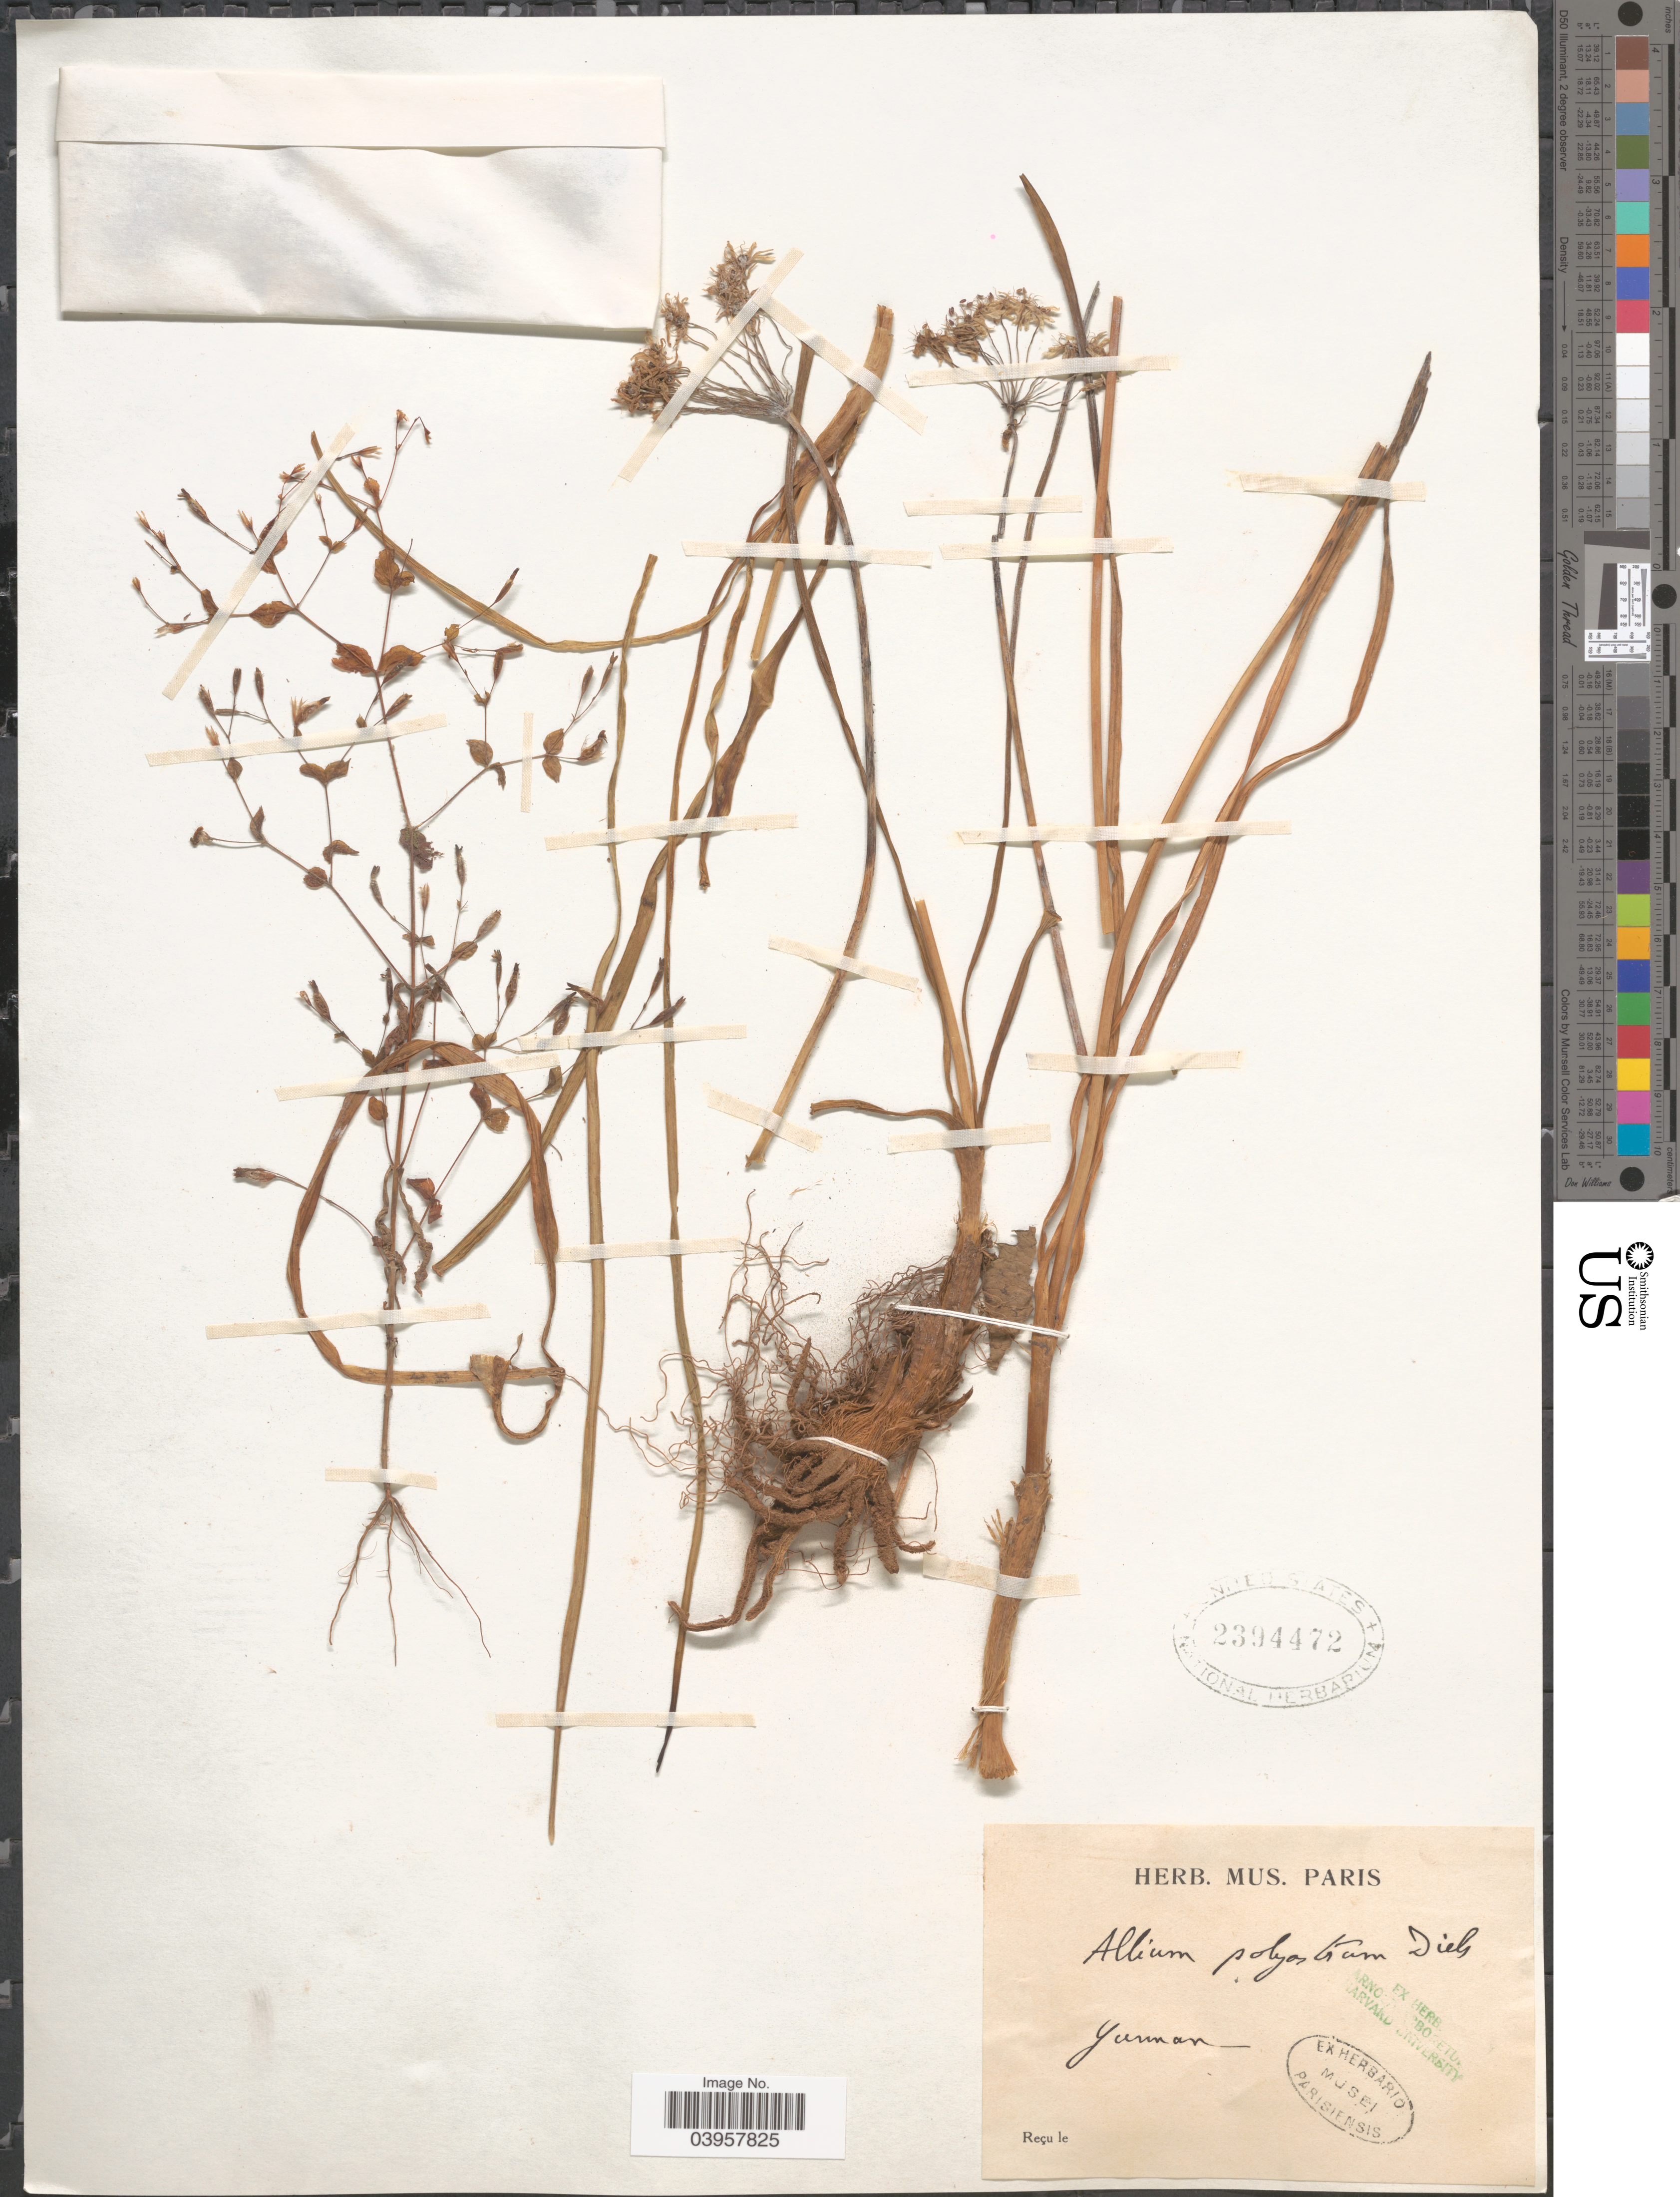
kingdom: Plantae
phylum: Tracheophyta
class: Liliopsida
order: Asparagales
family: Amaryllidaceae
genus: Allium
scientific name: Allium polyastrum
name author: Diels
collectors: ex herb. Mus. Paris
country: China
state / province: Yunnan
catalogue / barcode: US 2394472